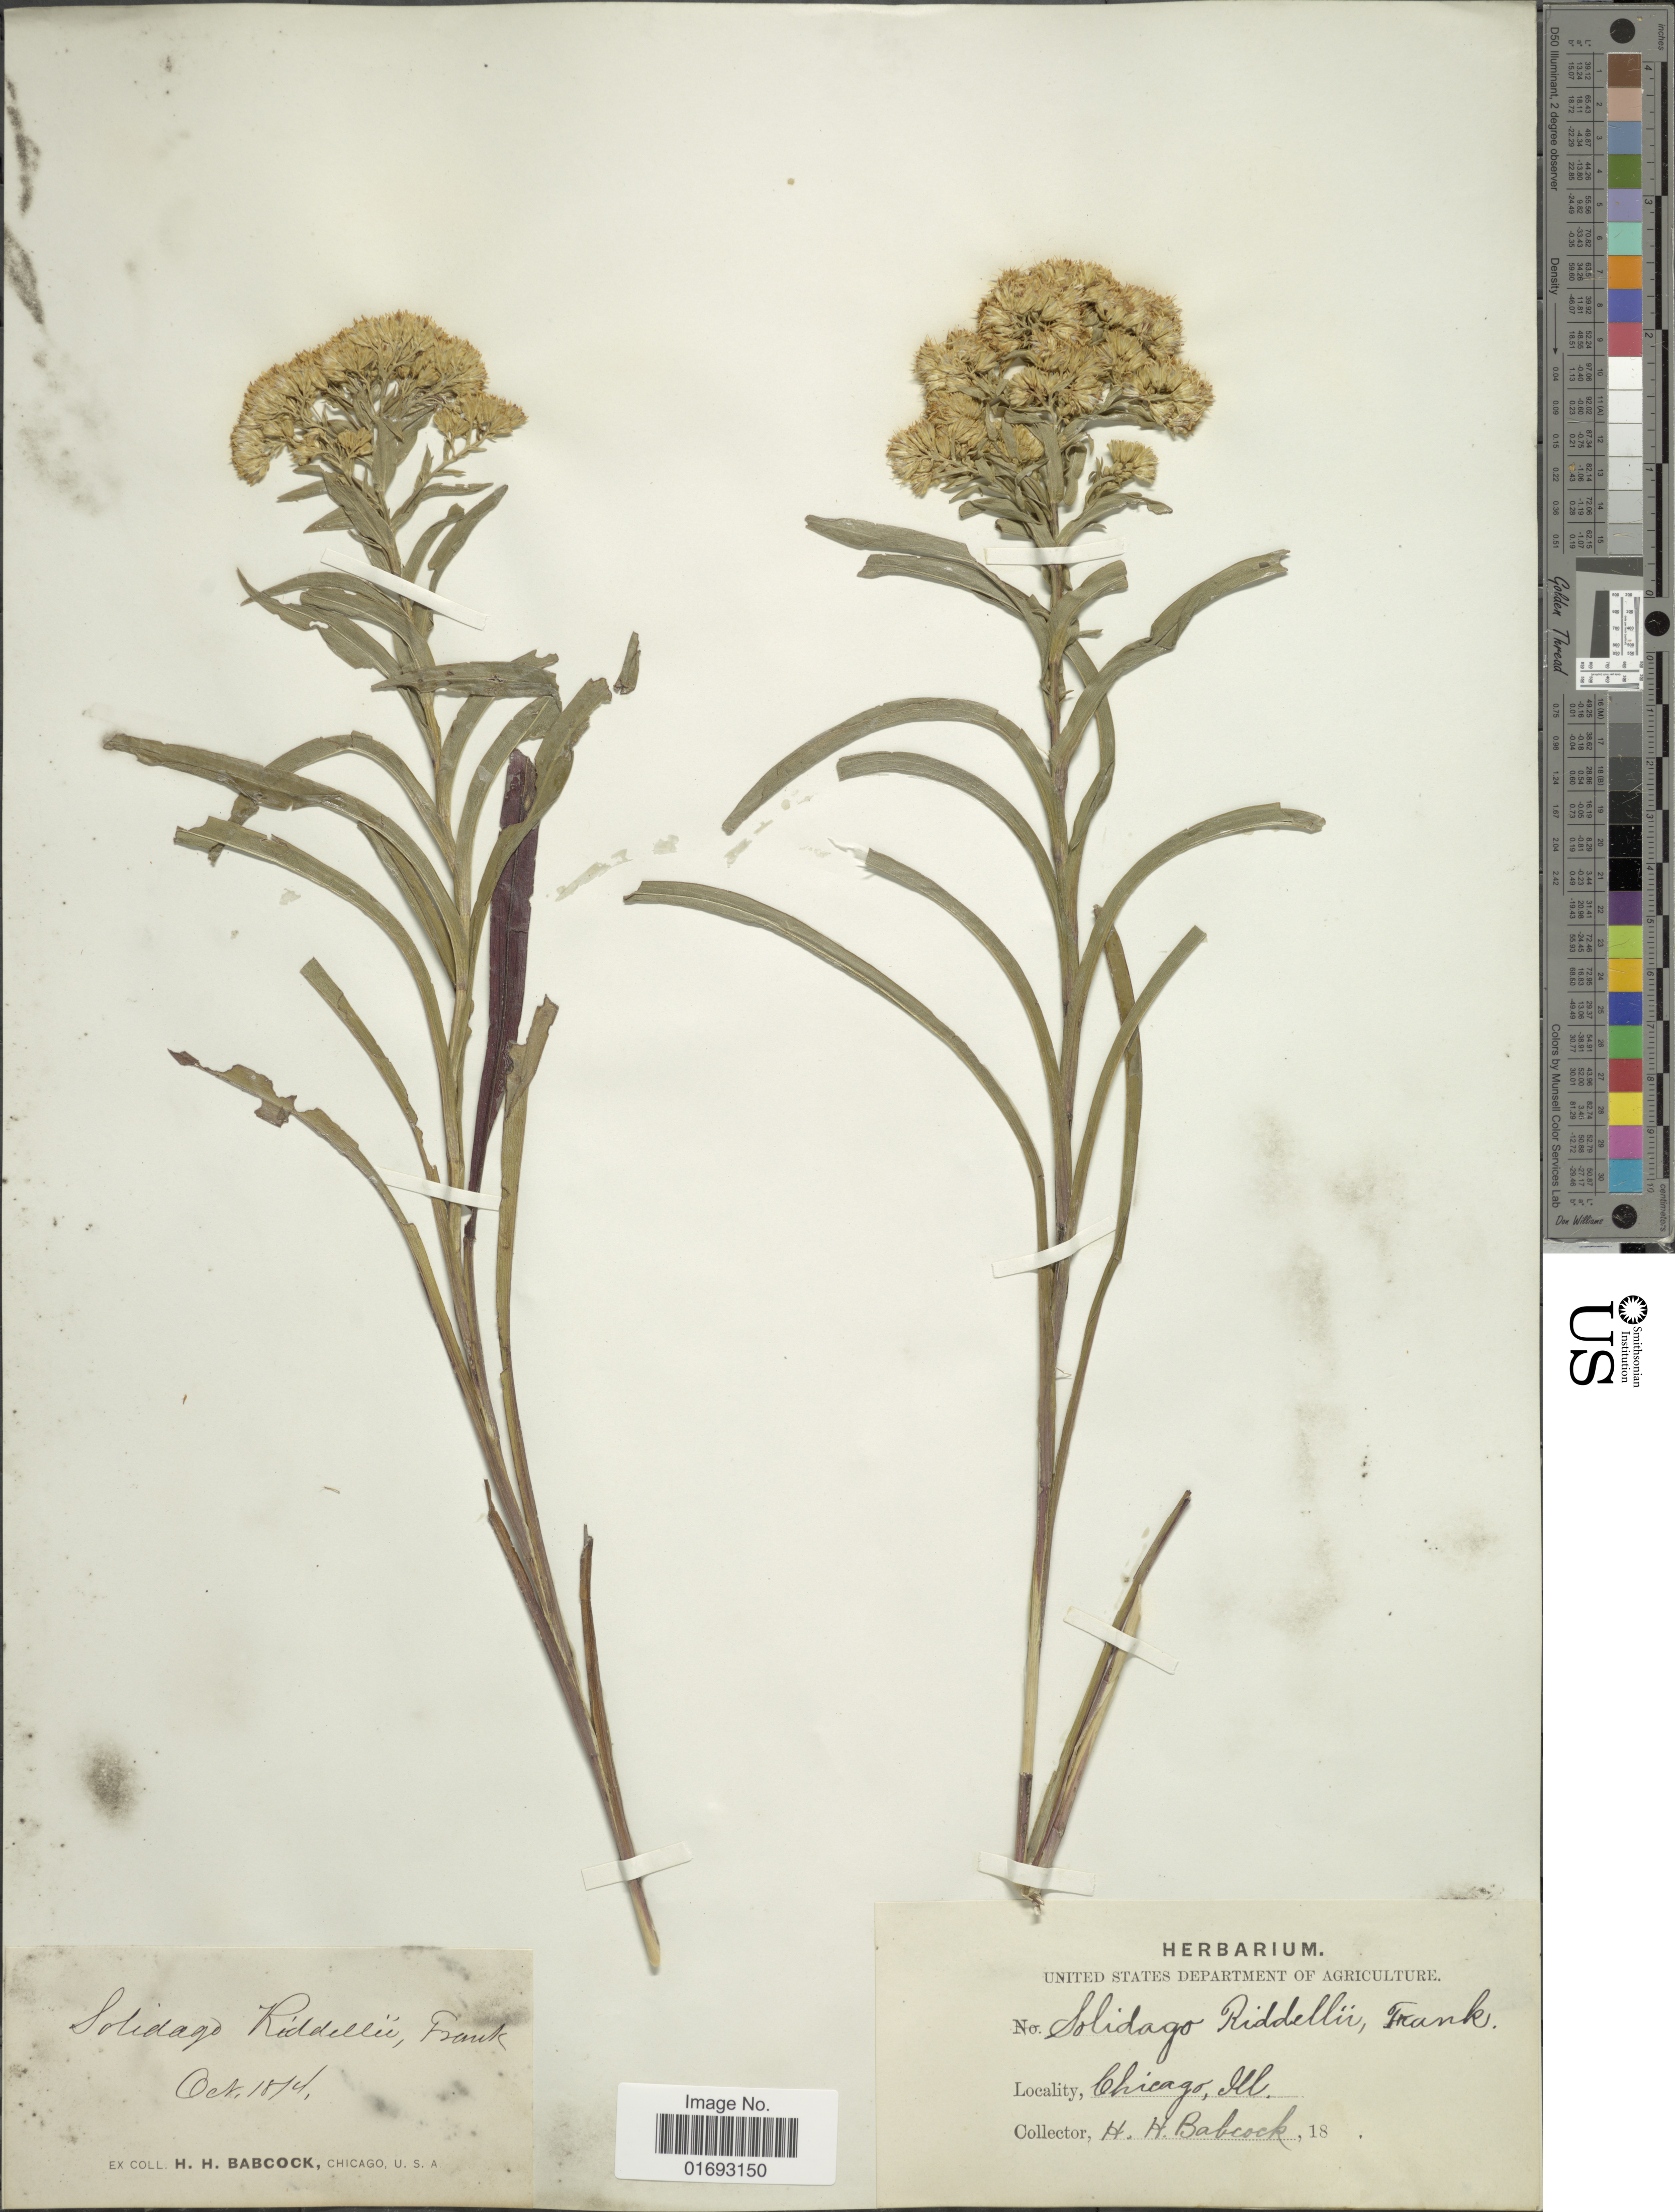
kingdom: Plantae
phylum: Tracheophyta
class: Magnoliopsida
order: Asterales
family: Asteraceae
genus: Oligoneuron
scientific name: Oligoneuron riddellii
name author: (Frank) Rydb.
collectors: H. Babcock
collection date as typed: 18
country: United States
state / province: Illinois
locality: Chicago